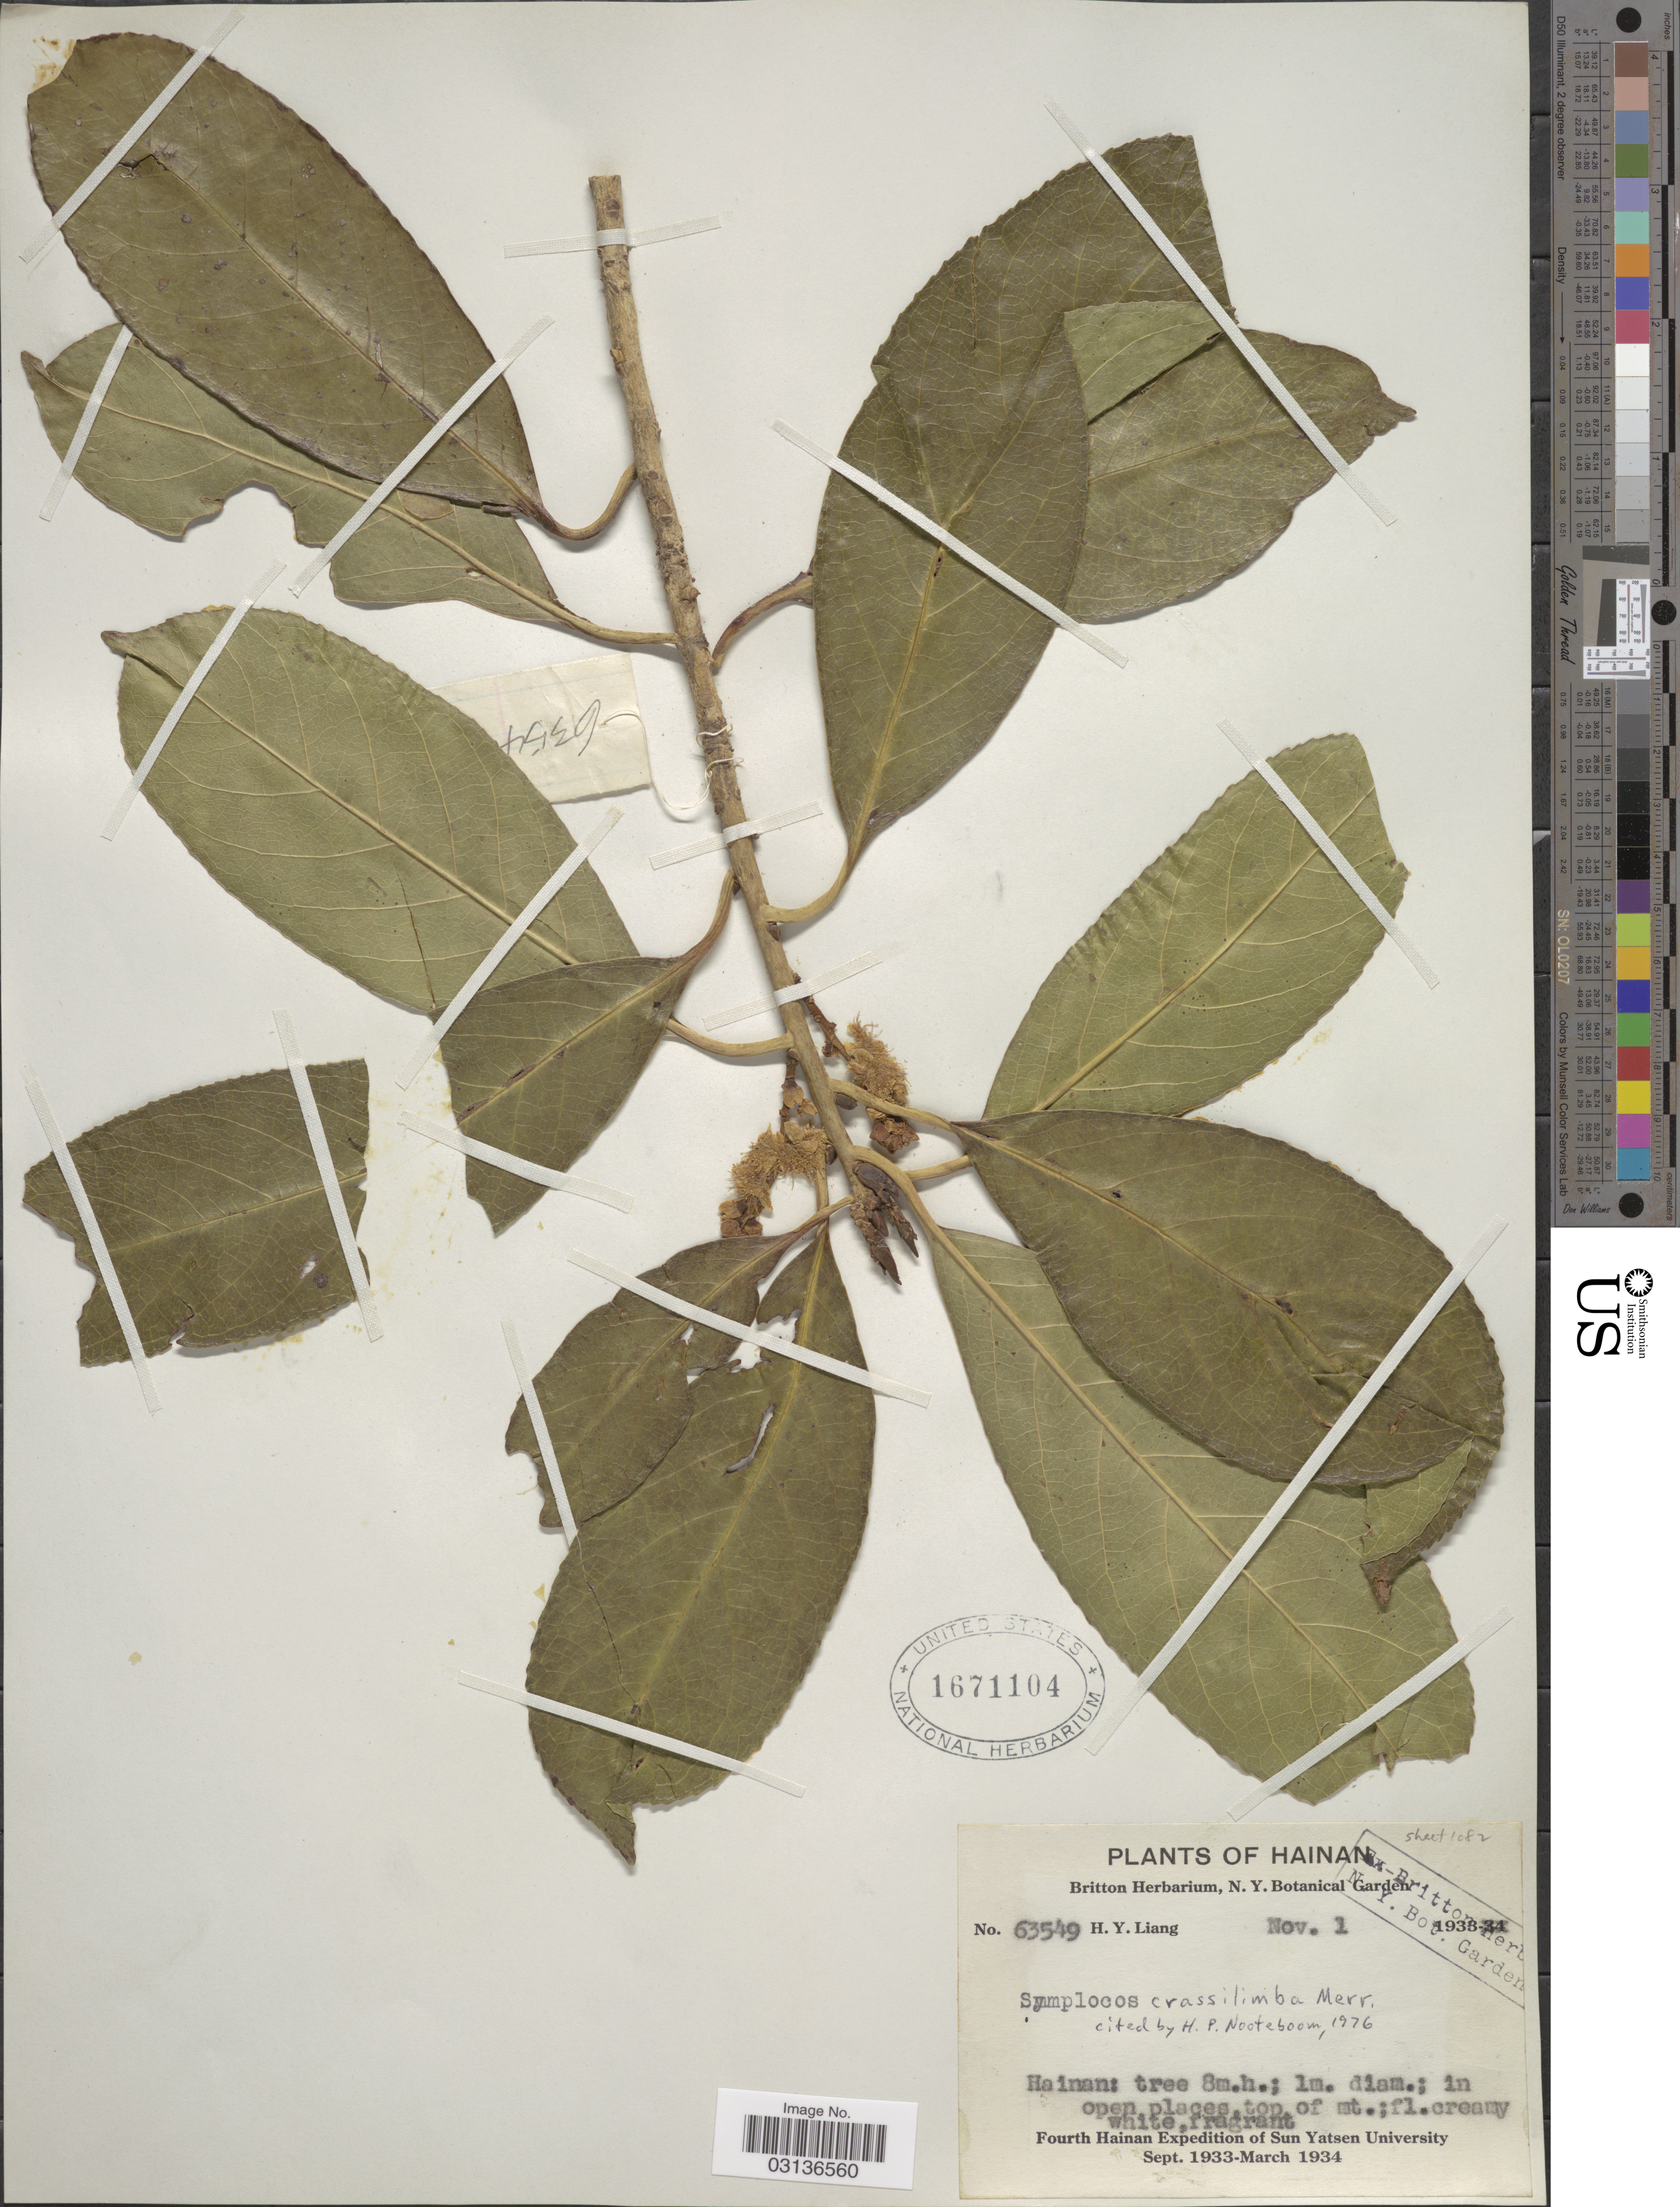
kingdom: Plantae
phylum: Tracheophyta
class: Magnoliopsida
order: Ericales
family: Symplocaceae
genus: Symplocos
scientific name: Symplocos crassilimba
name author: Merr.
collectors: H. Y. Liang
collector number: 63549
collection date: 1933-11-01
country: China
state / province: Hainan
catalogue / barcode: US 1671104